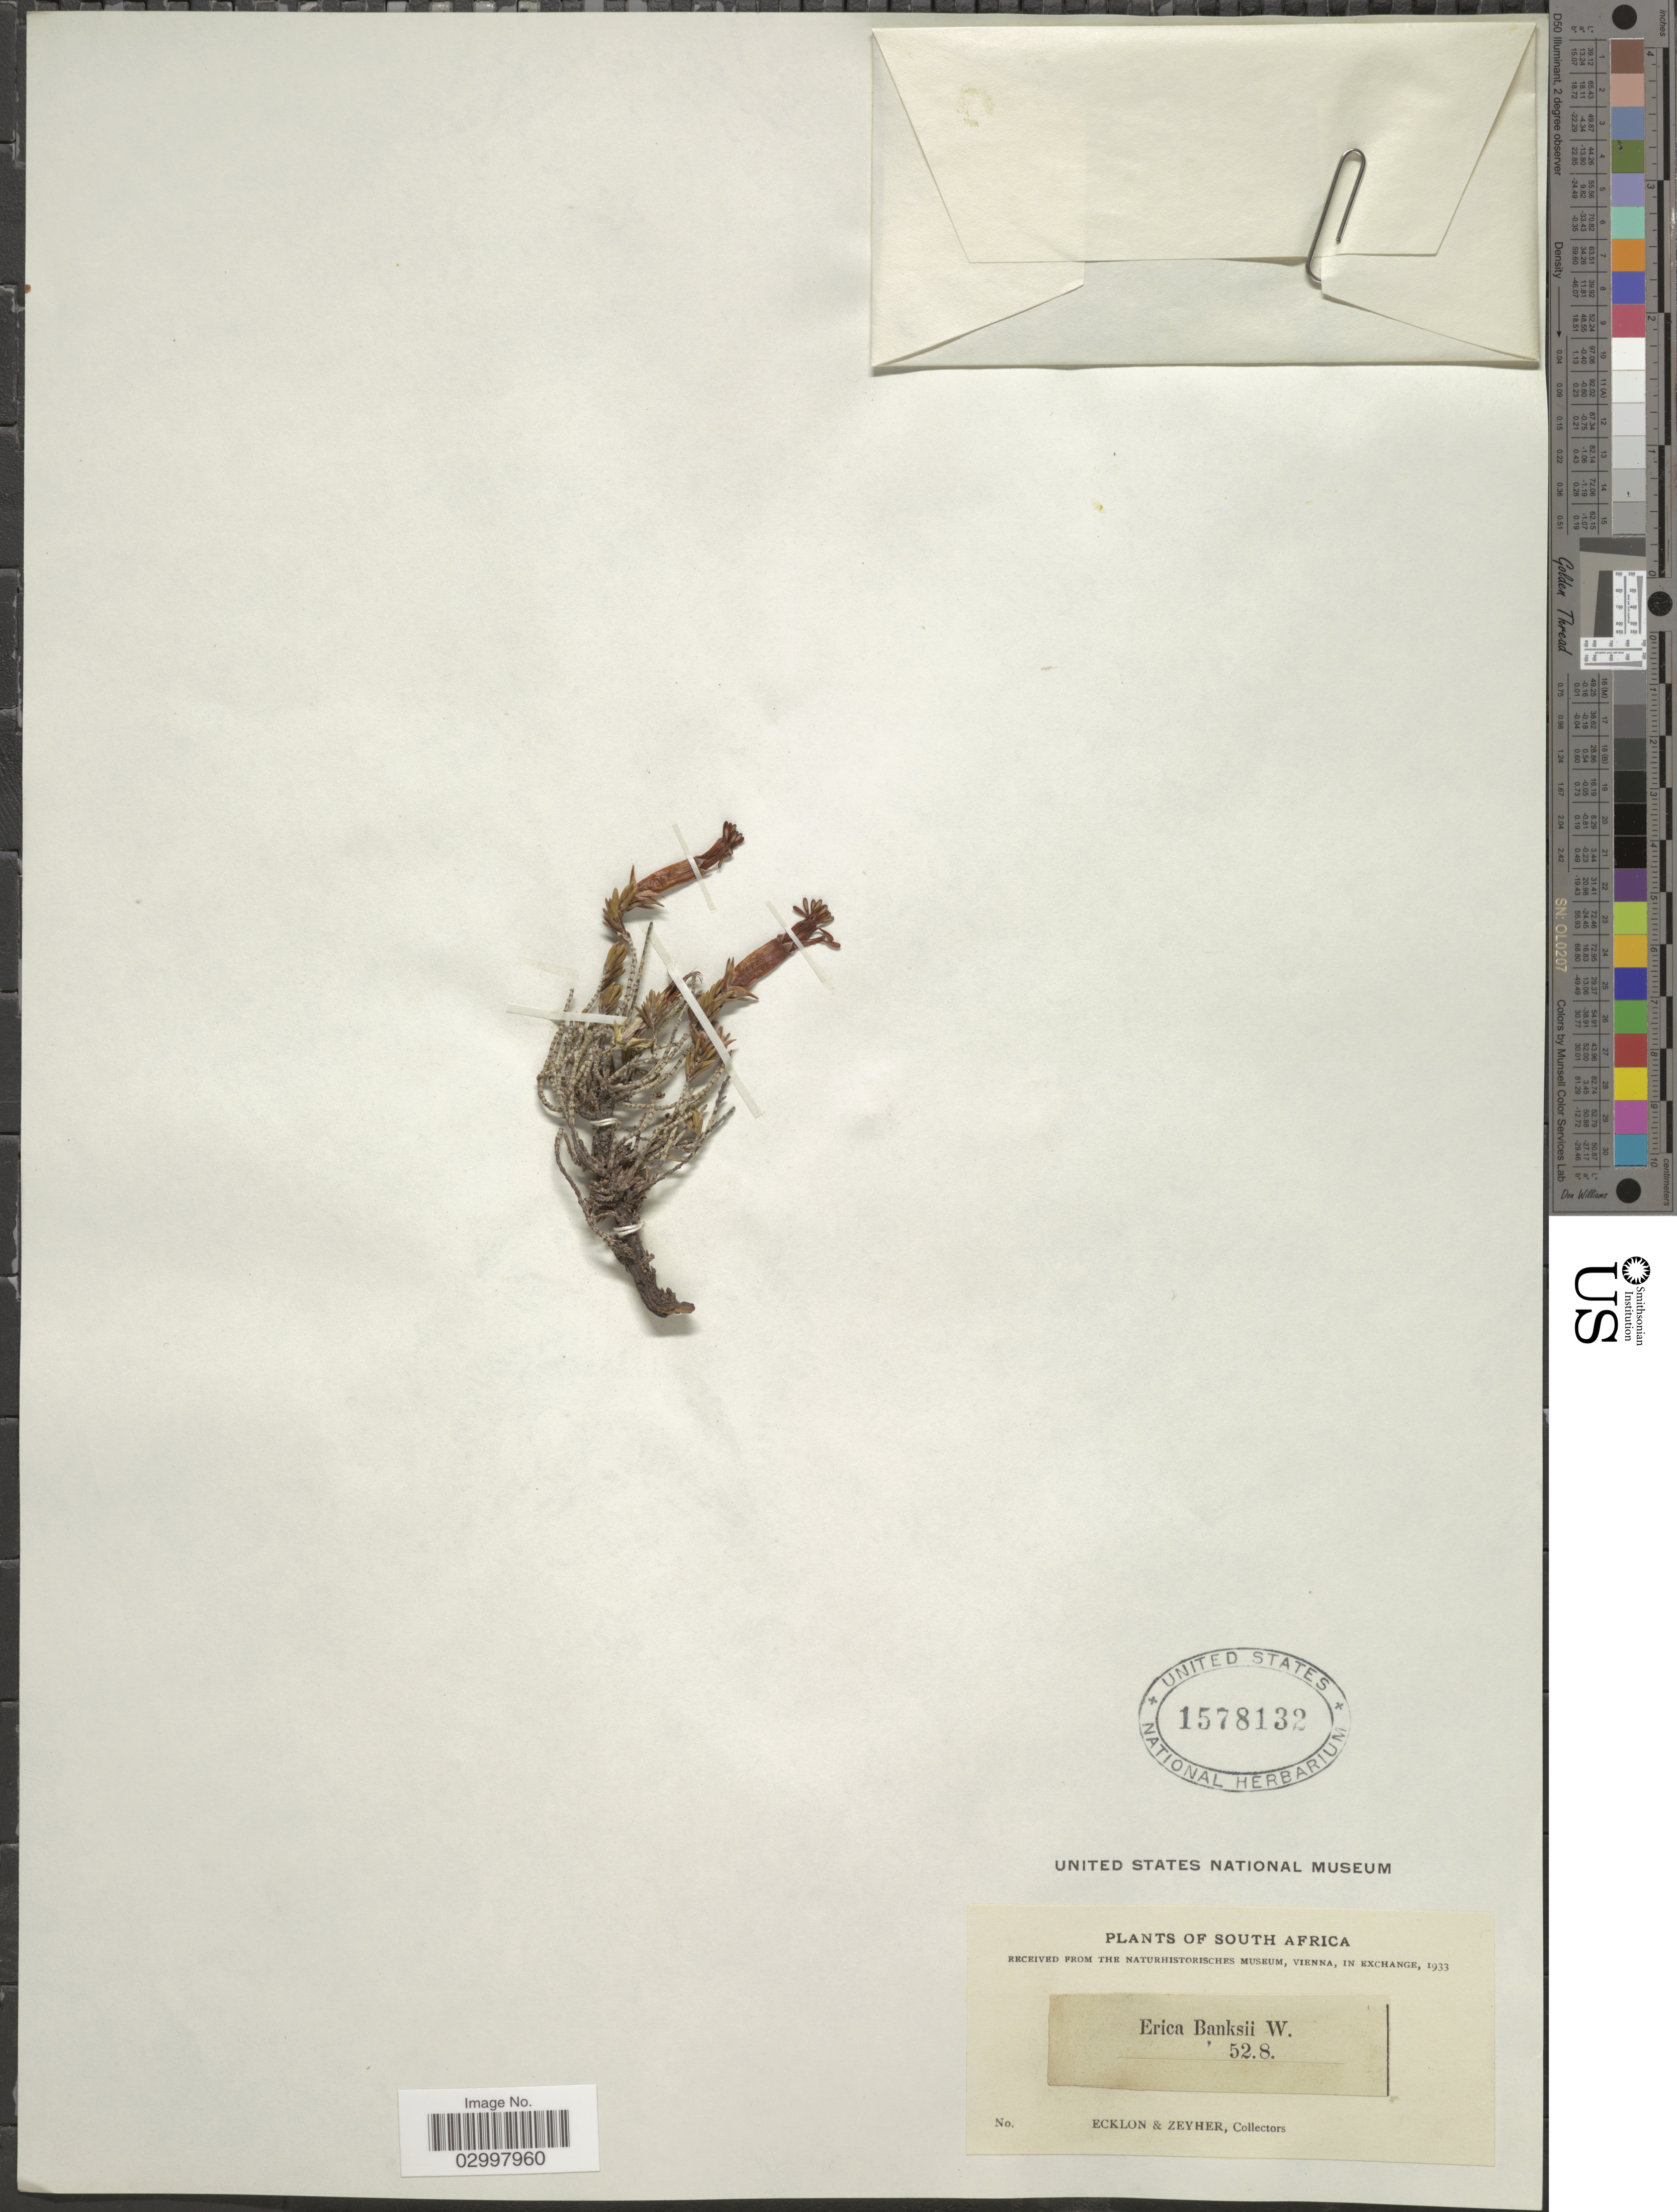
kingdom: Plantae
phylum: Tracheophyta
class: Magnoliopsida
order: Ericales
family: Ericaceae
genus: Erica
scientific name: Erica banksii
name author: Willd.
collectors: -. Ecklon & -. Zeyher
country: South Africa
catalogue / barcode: US 1578132